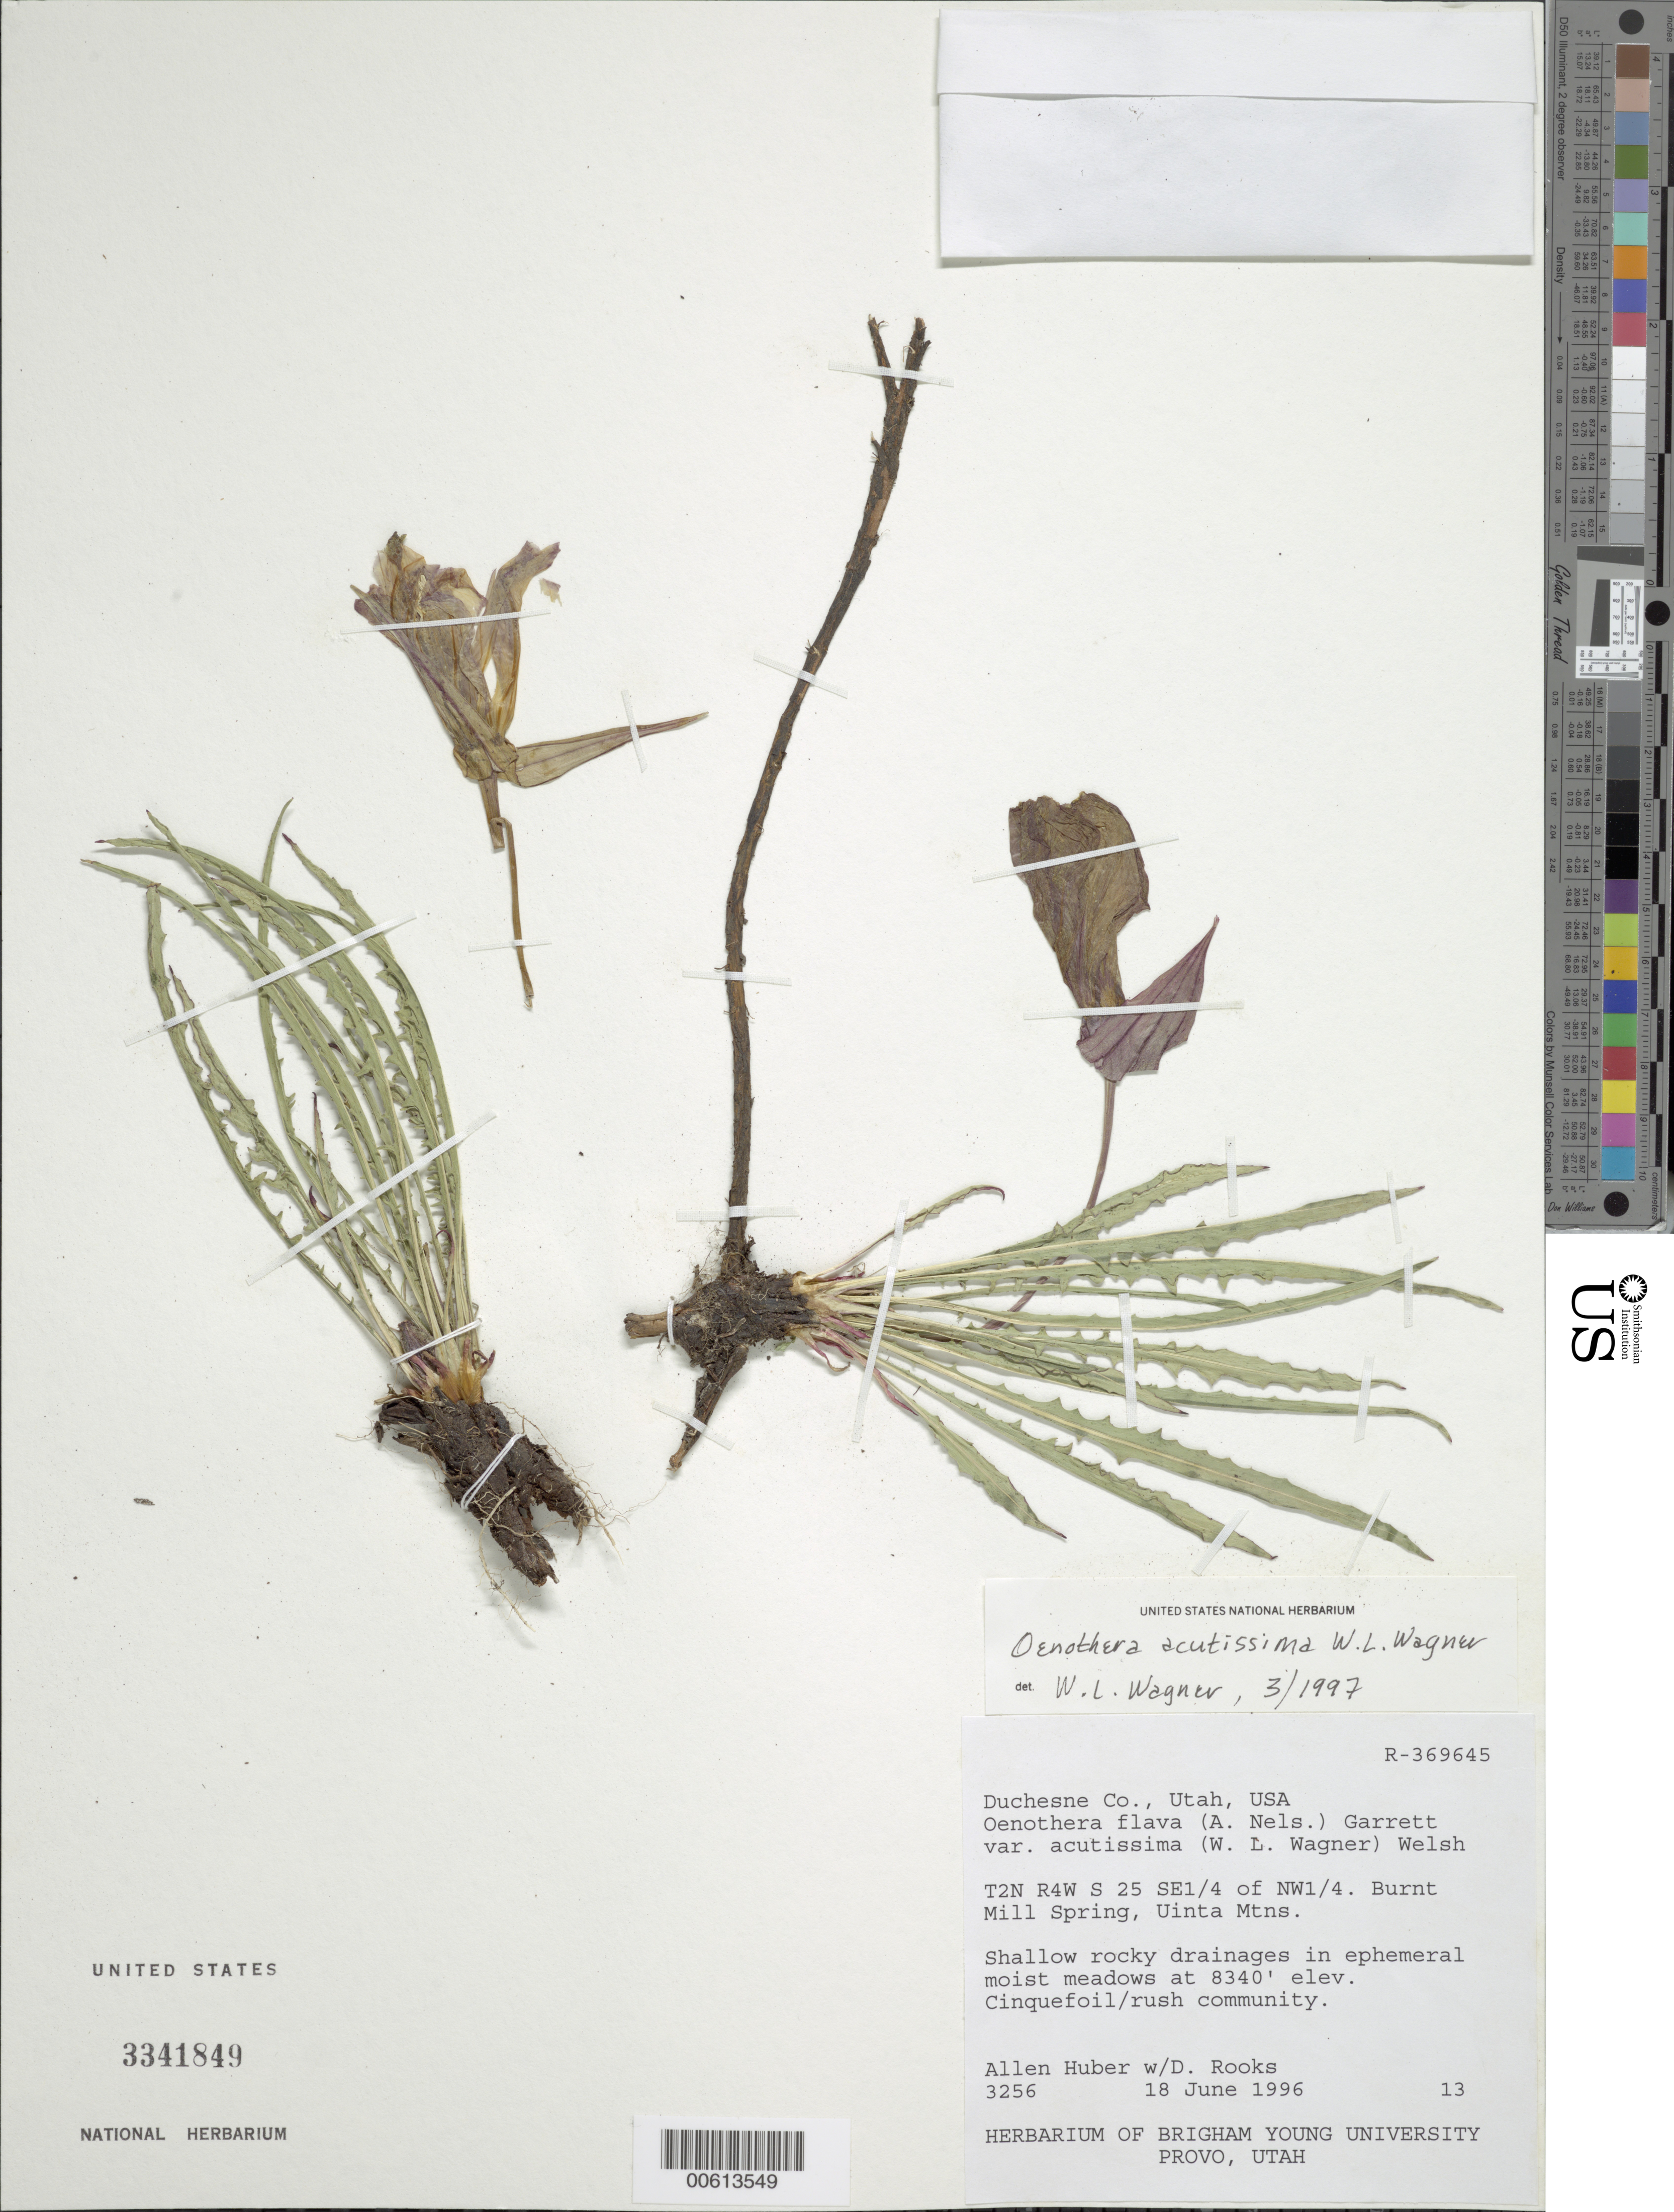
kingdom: Plantae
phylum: Tracheophyta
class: Magnoliopsida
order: Myrtales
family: Onagraceae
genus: Oenothera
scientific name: Oenothera acutissima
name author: W.L. Wagner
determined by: Wagner, W. L., (BOT), Smithsonian Institution - National Museum of Natural History (UNITED STATES)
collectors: A. Huber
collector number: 3256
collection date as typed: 18 Jun 1996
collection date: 1996-06-18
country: United States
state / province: Utah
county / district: Duchesne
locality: T2N R4W S 25 SE1/4 OF NW1/4. Burnt Mill Spring, Uinta Mtns.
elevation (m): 2542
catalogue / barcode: US 3341849